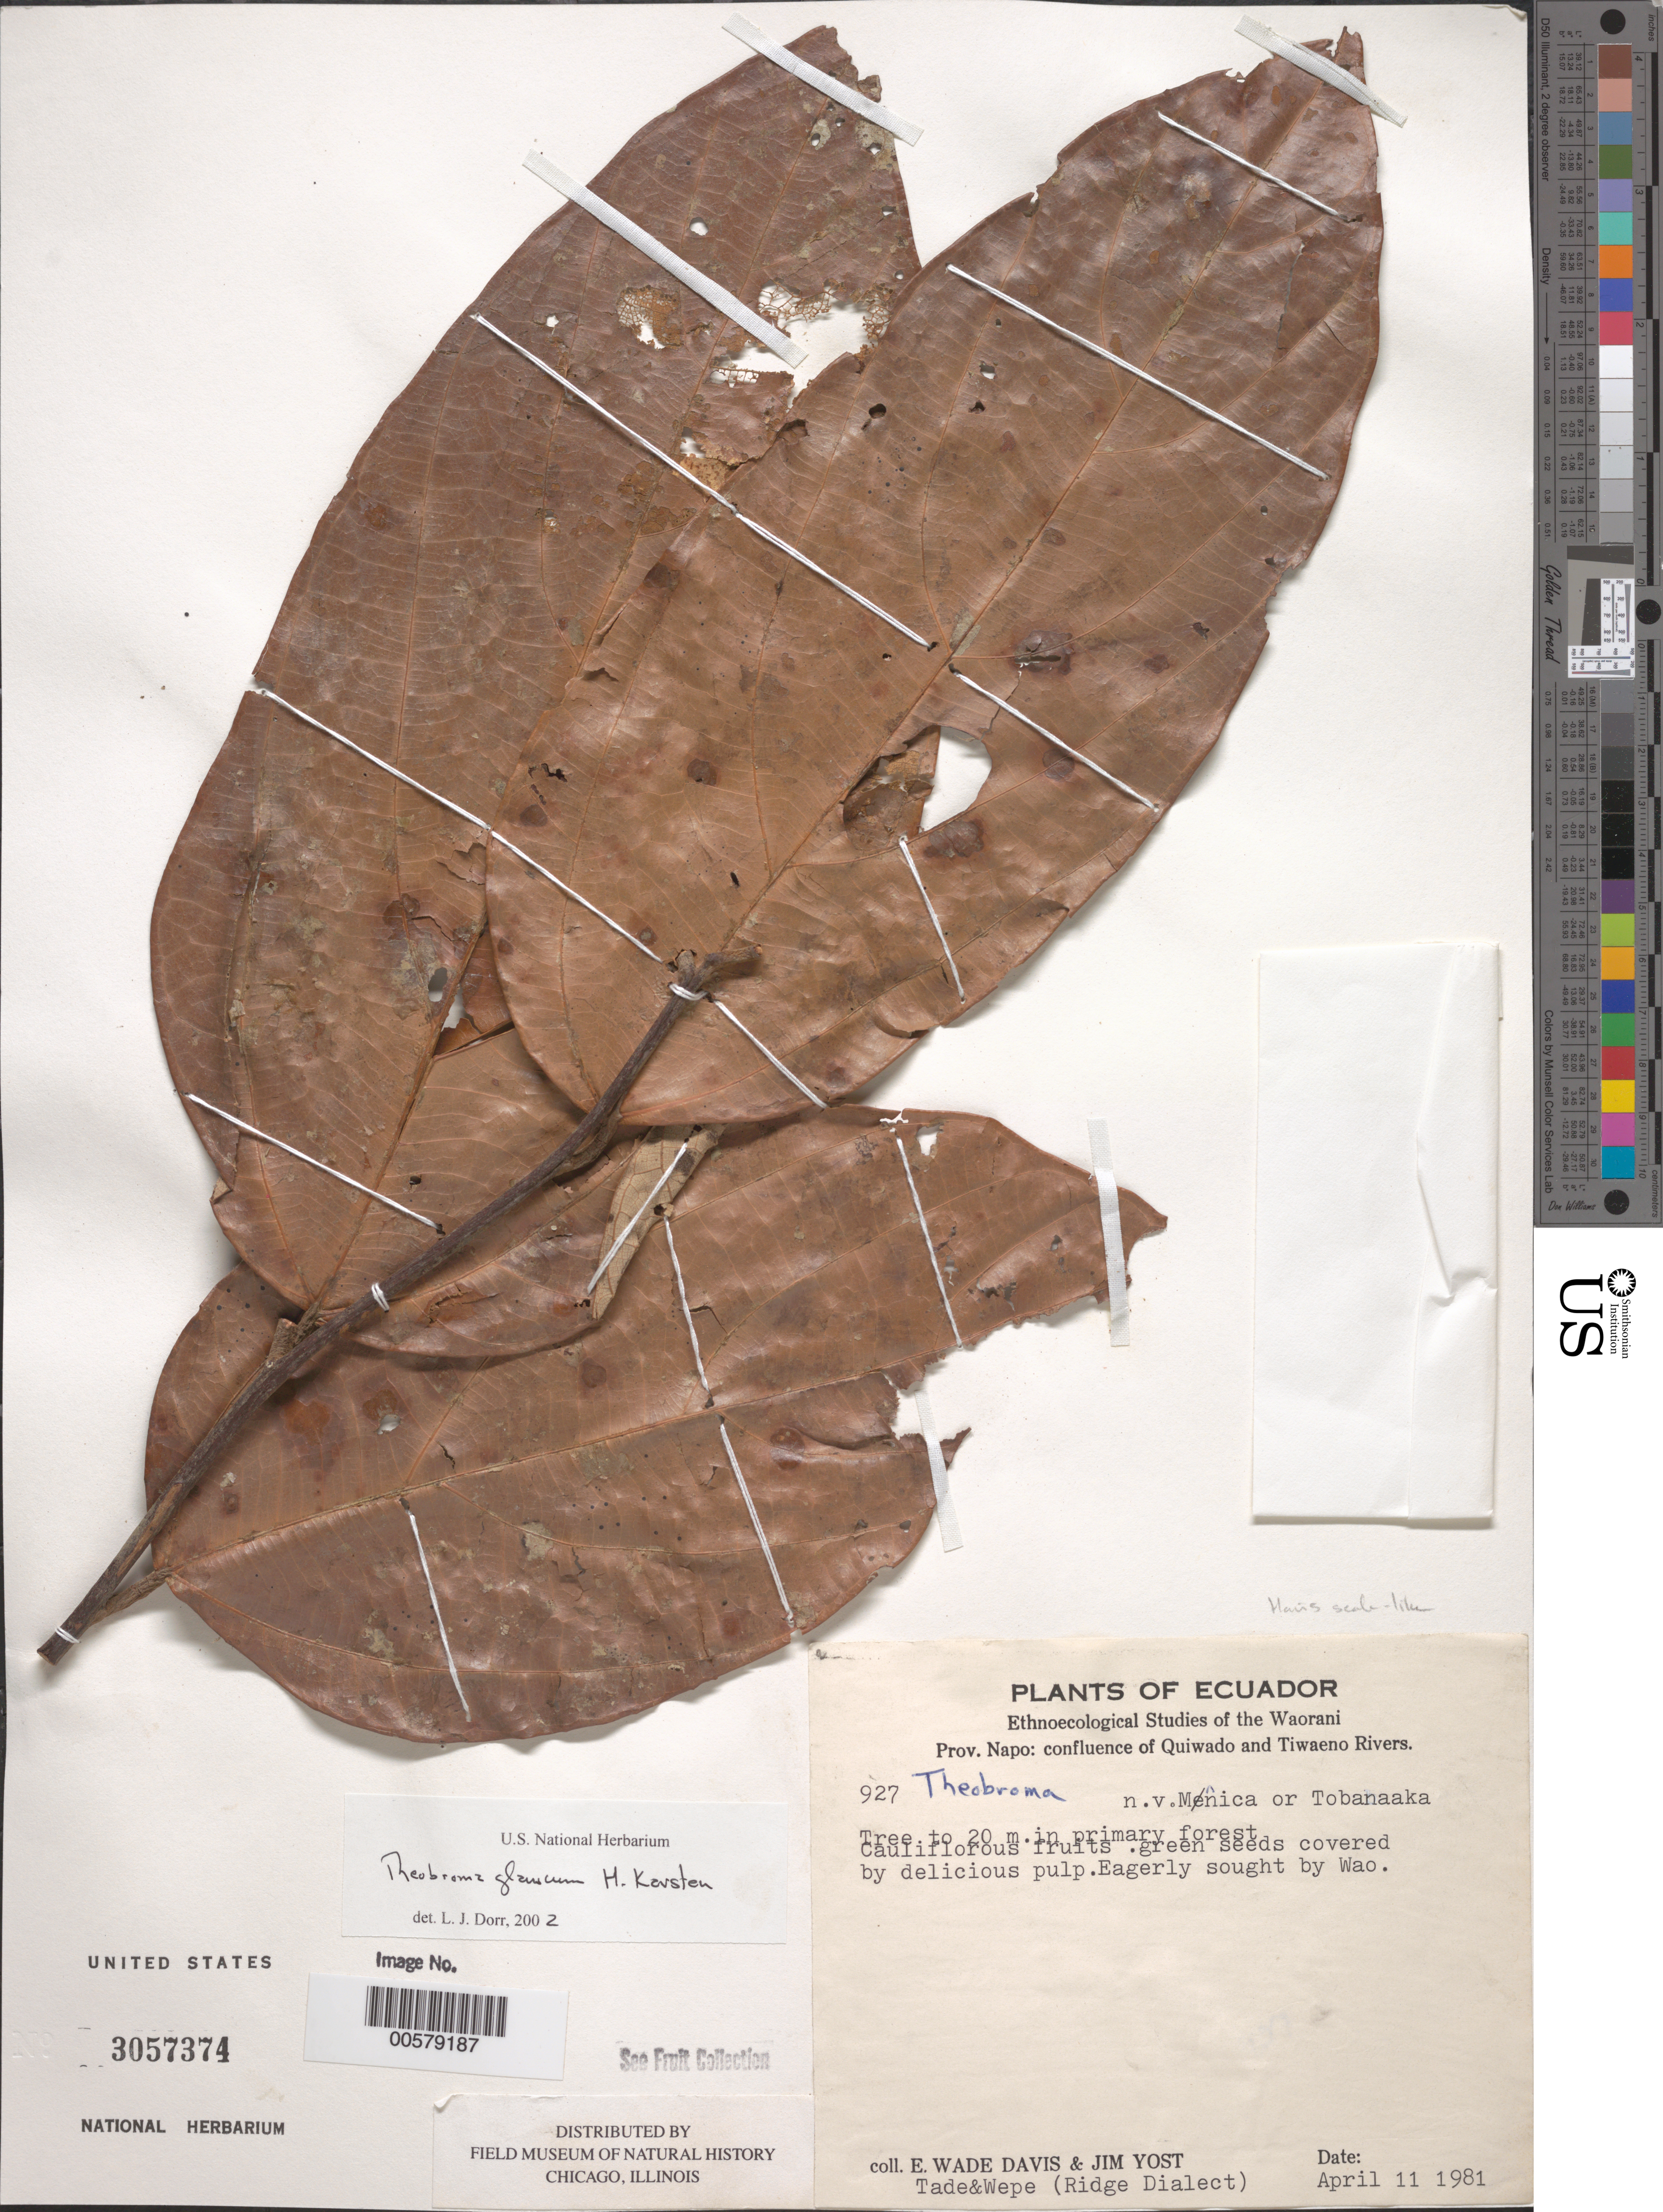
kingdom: Plantae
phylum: Tracheophyta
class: Magnoliopsida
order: Malvales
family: Malvaceae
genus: Theobroma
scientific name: Theobroma glaucum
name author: H. Karst.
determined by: Dorr, L. J., (BOT), Smithsonian Institution - National Museum of Natural History (UNITED STATES)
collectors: E. W. Davis & J. Yost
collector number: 927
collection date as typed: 11 Apr 1981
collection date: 1981-04-11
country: Ecuador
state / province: Napo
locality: Confluence of Quiwado and Tiwaeno Rivers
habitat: Primary forest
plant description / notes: Common name: Menica; Common name: Tobanaaka; QCA, US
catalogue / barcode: US 3057374